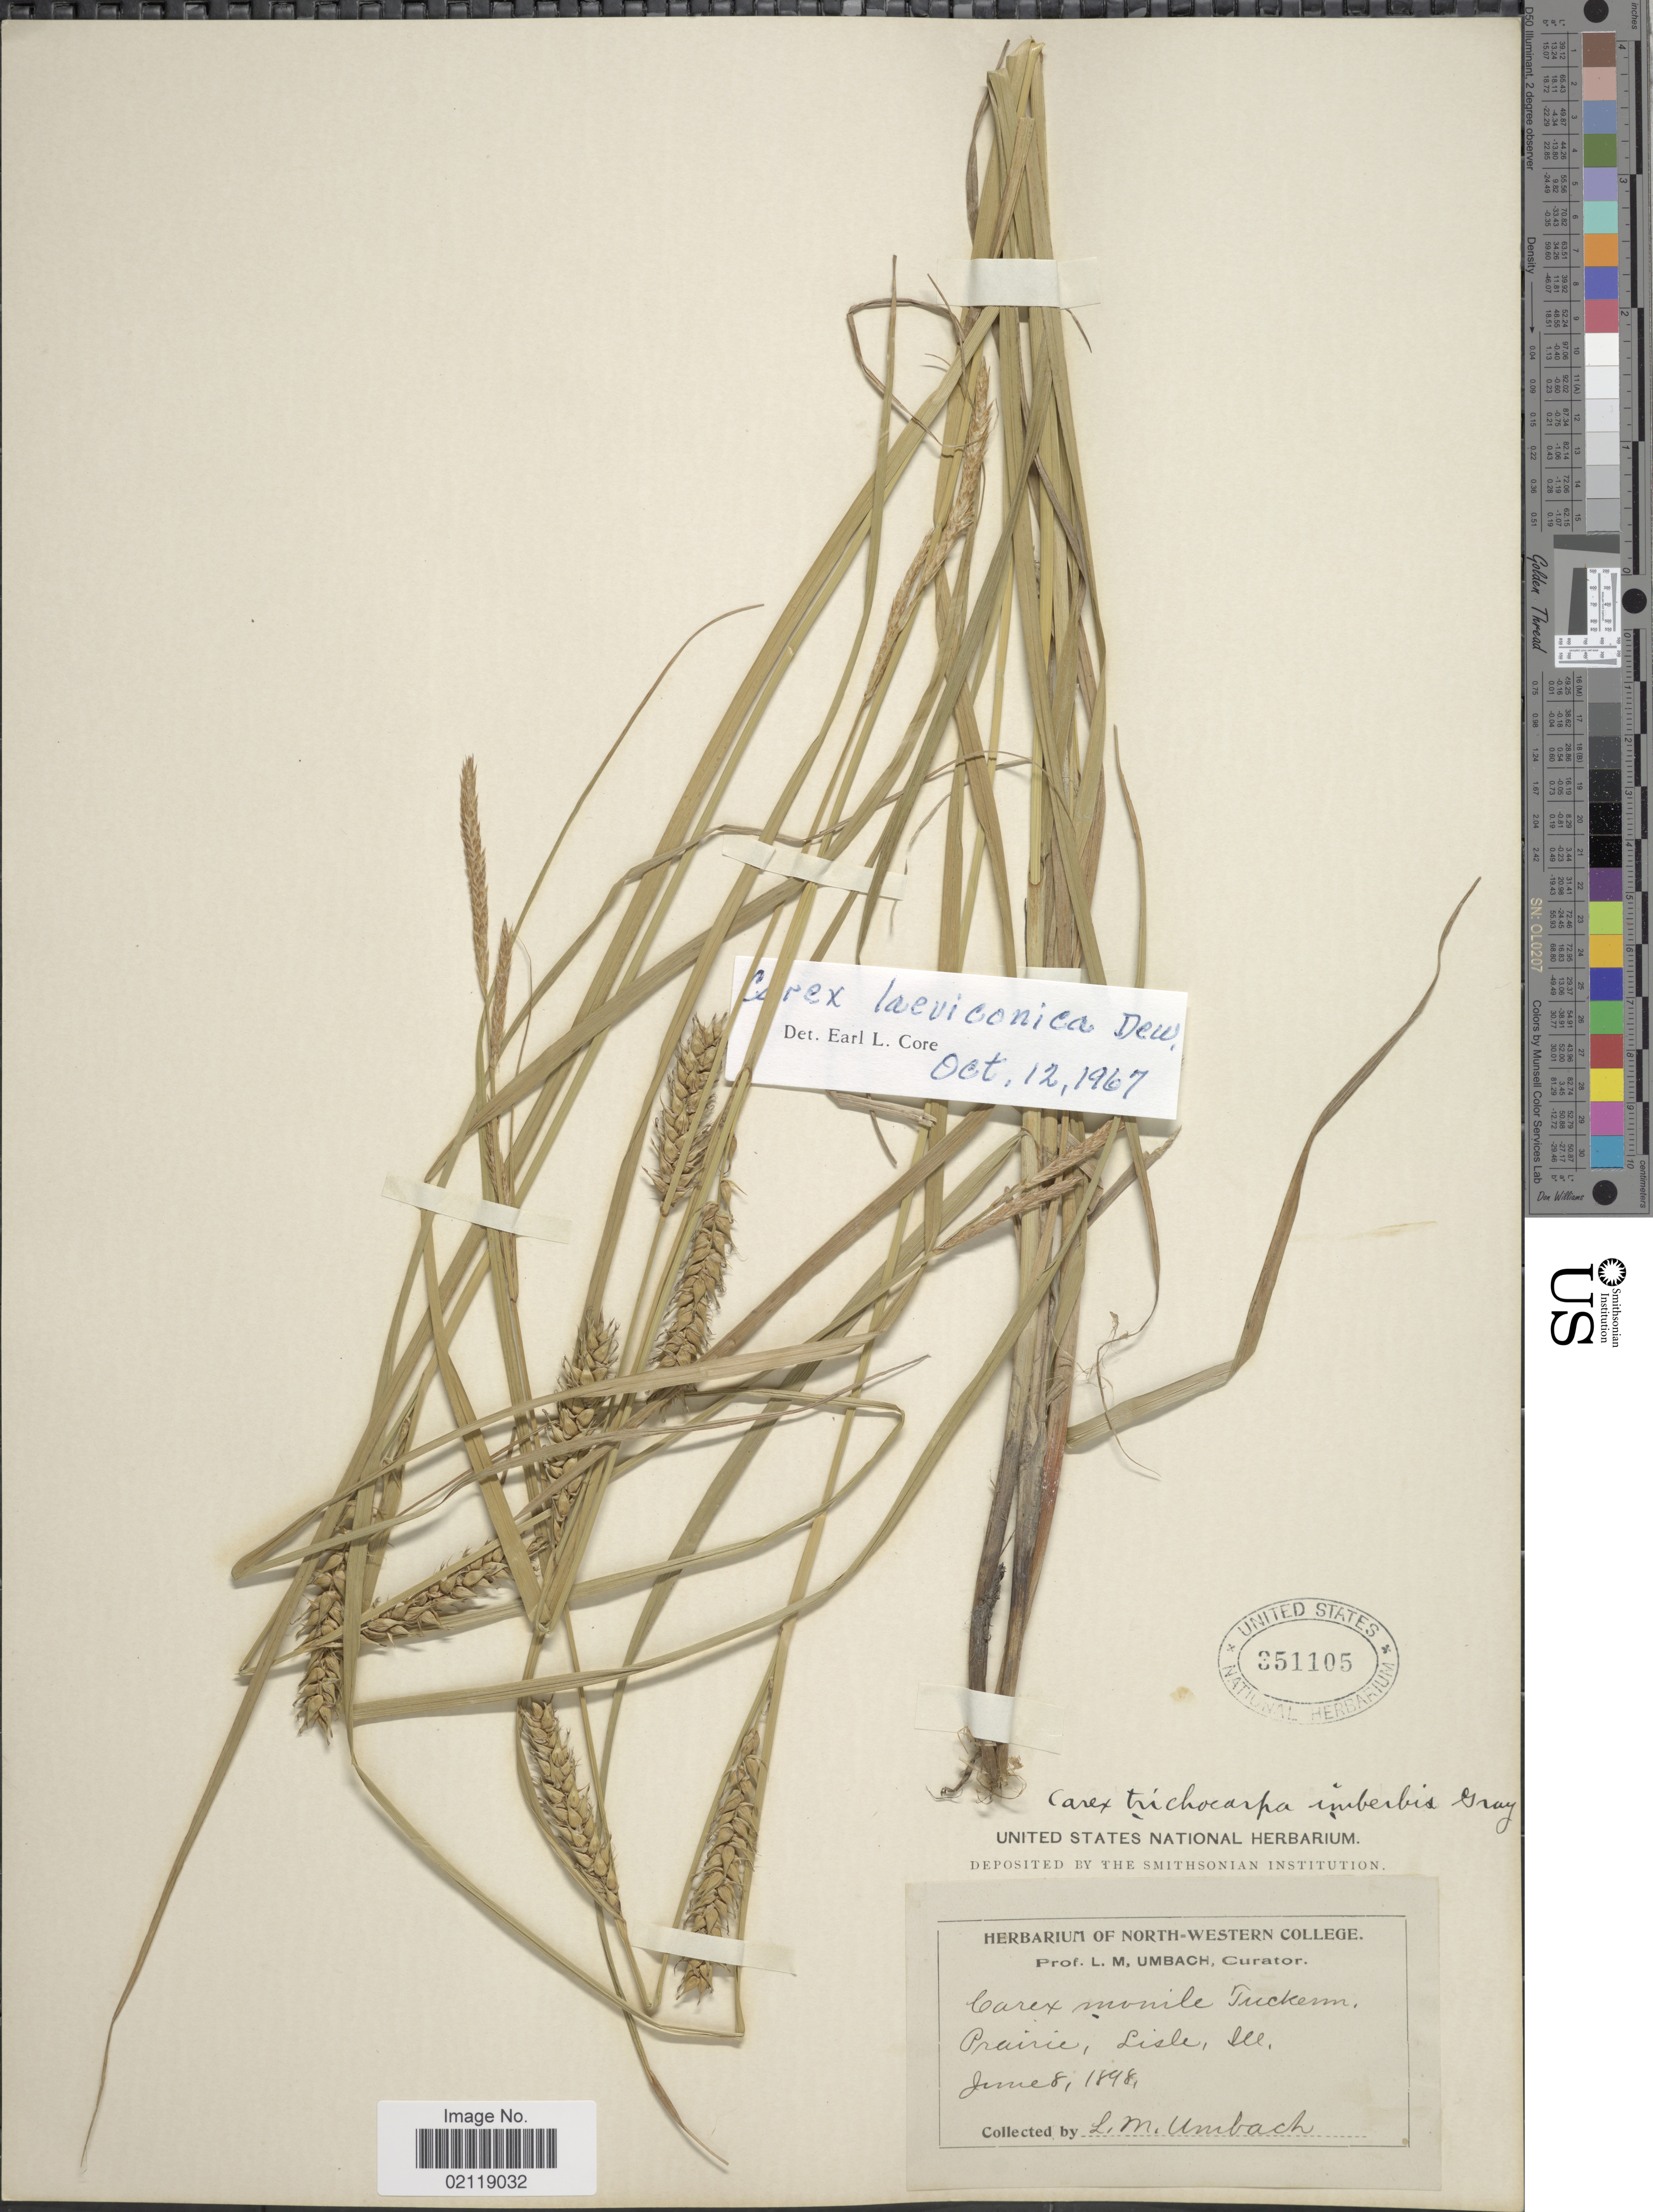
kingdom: Plantae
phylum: Tracheophyta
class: Liliopsida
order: Poales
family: Cyperaceae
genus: Carex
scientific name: Carex laeviconica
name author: Dewey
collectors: L. M. Umbach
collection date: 1898-06-08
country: United States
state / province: Illinois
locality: Prairie, Lisle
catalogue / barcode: US 351105